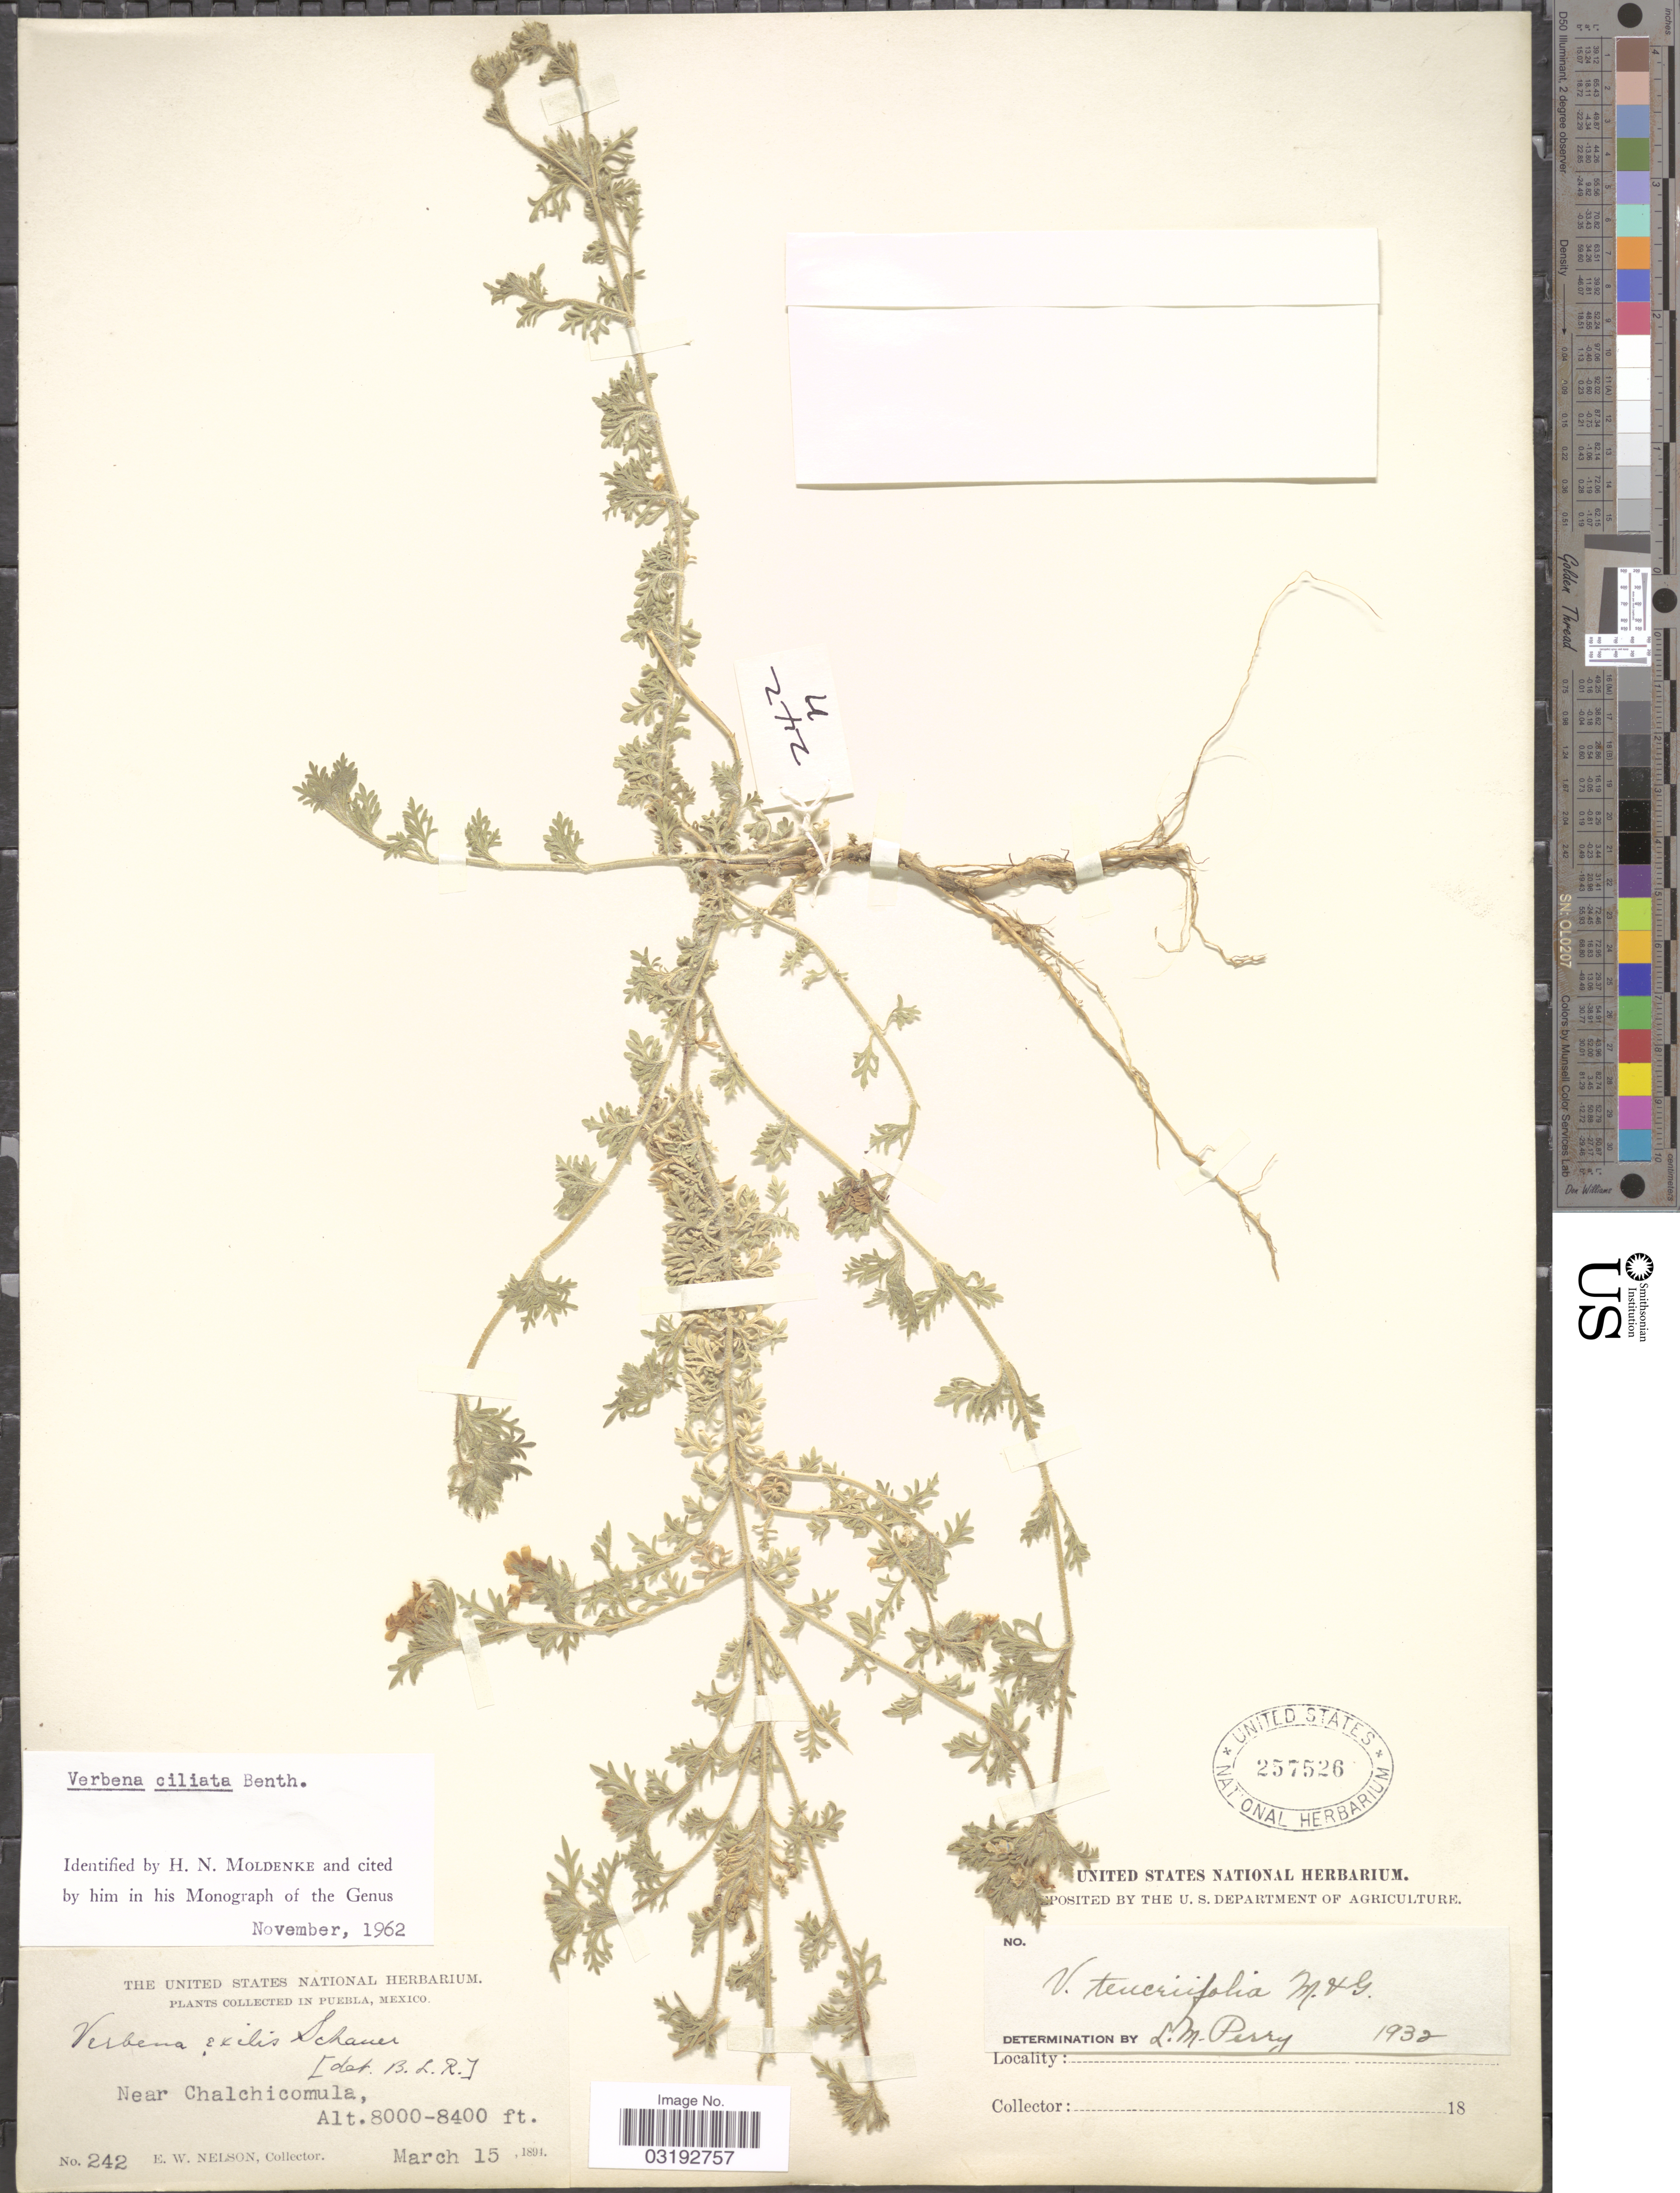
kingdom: Plantae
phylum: Tracheophyta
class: Magnoliopsida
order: Lamiales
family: Verbenaceae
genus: Verbena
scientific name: Verbena ciliata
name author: Benth.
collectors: E. W. Nelson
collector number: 242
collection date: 1894-03-15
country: Mexico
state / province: Puebla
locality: Near Chalchicomula.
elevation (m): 2438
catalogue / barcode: US 257526